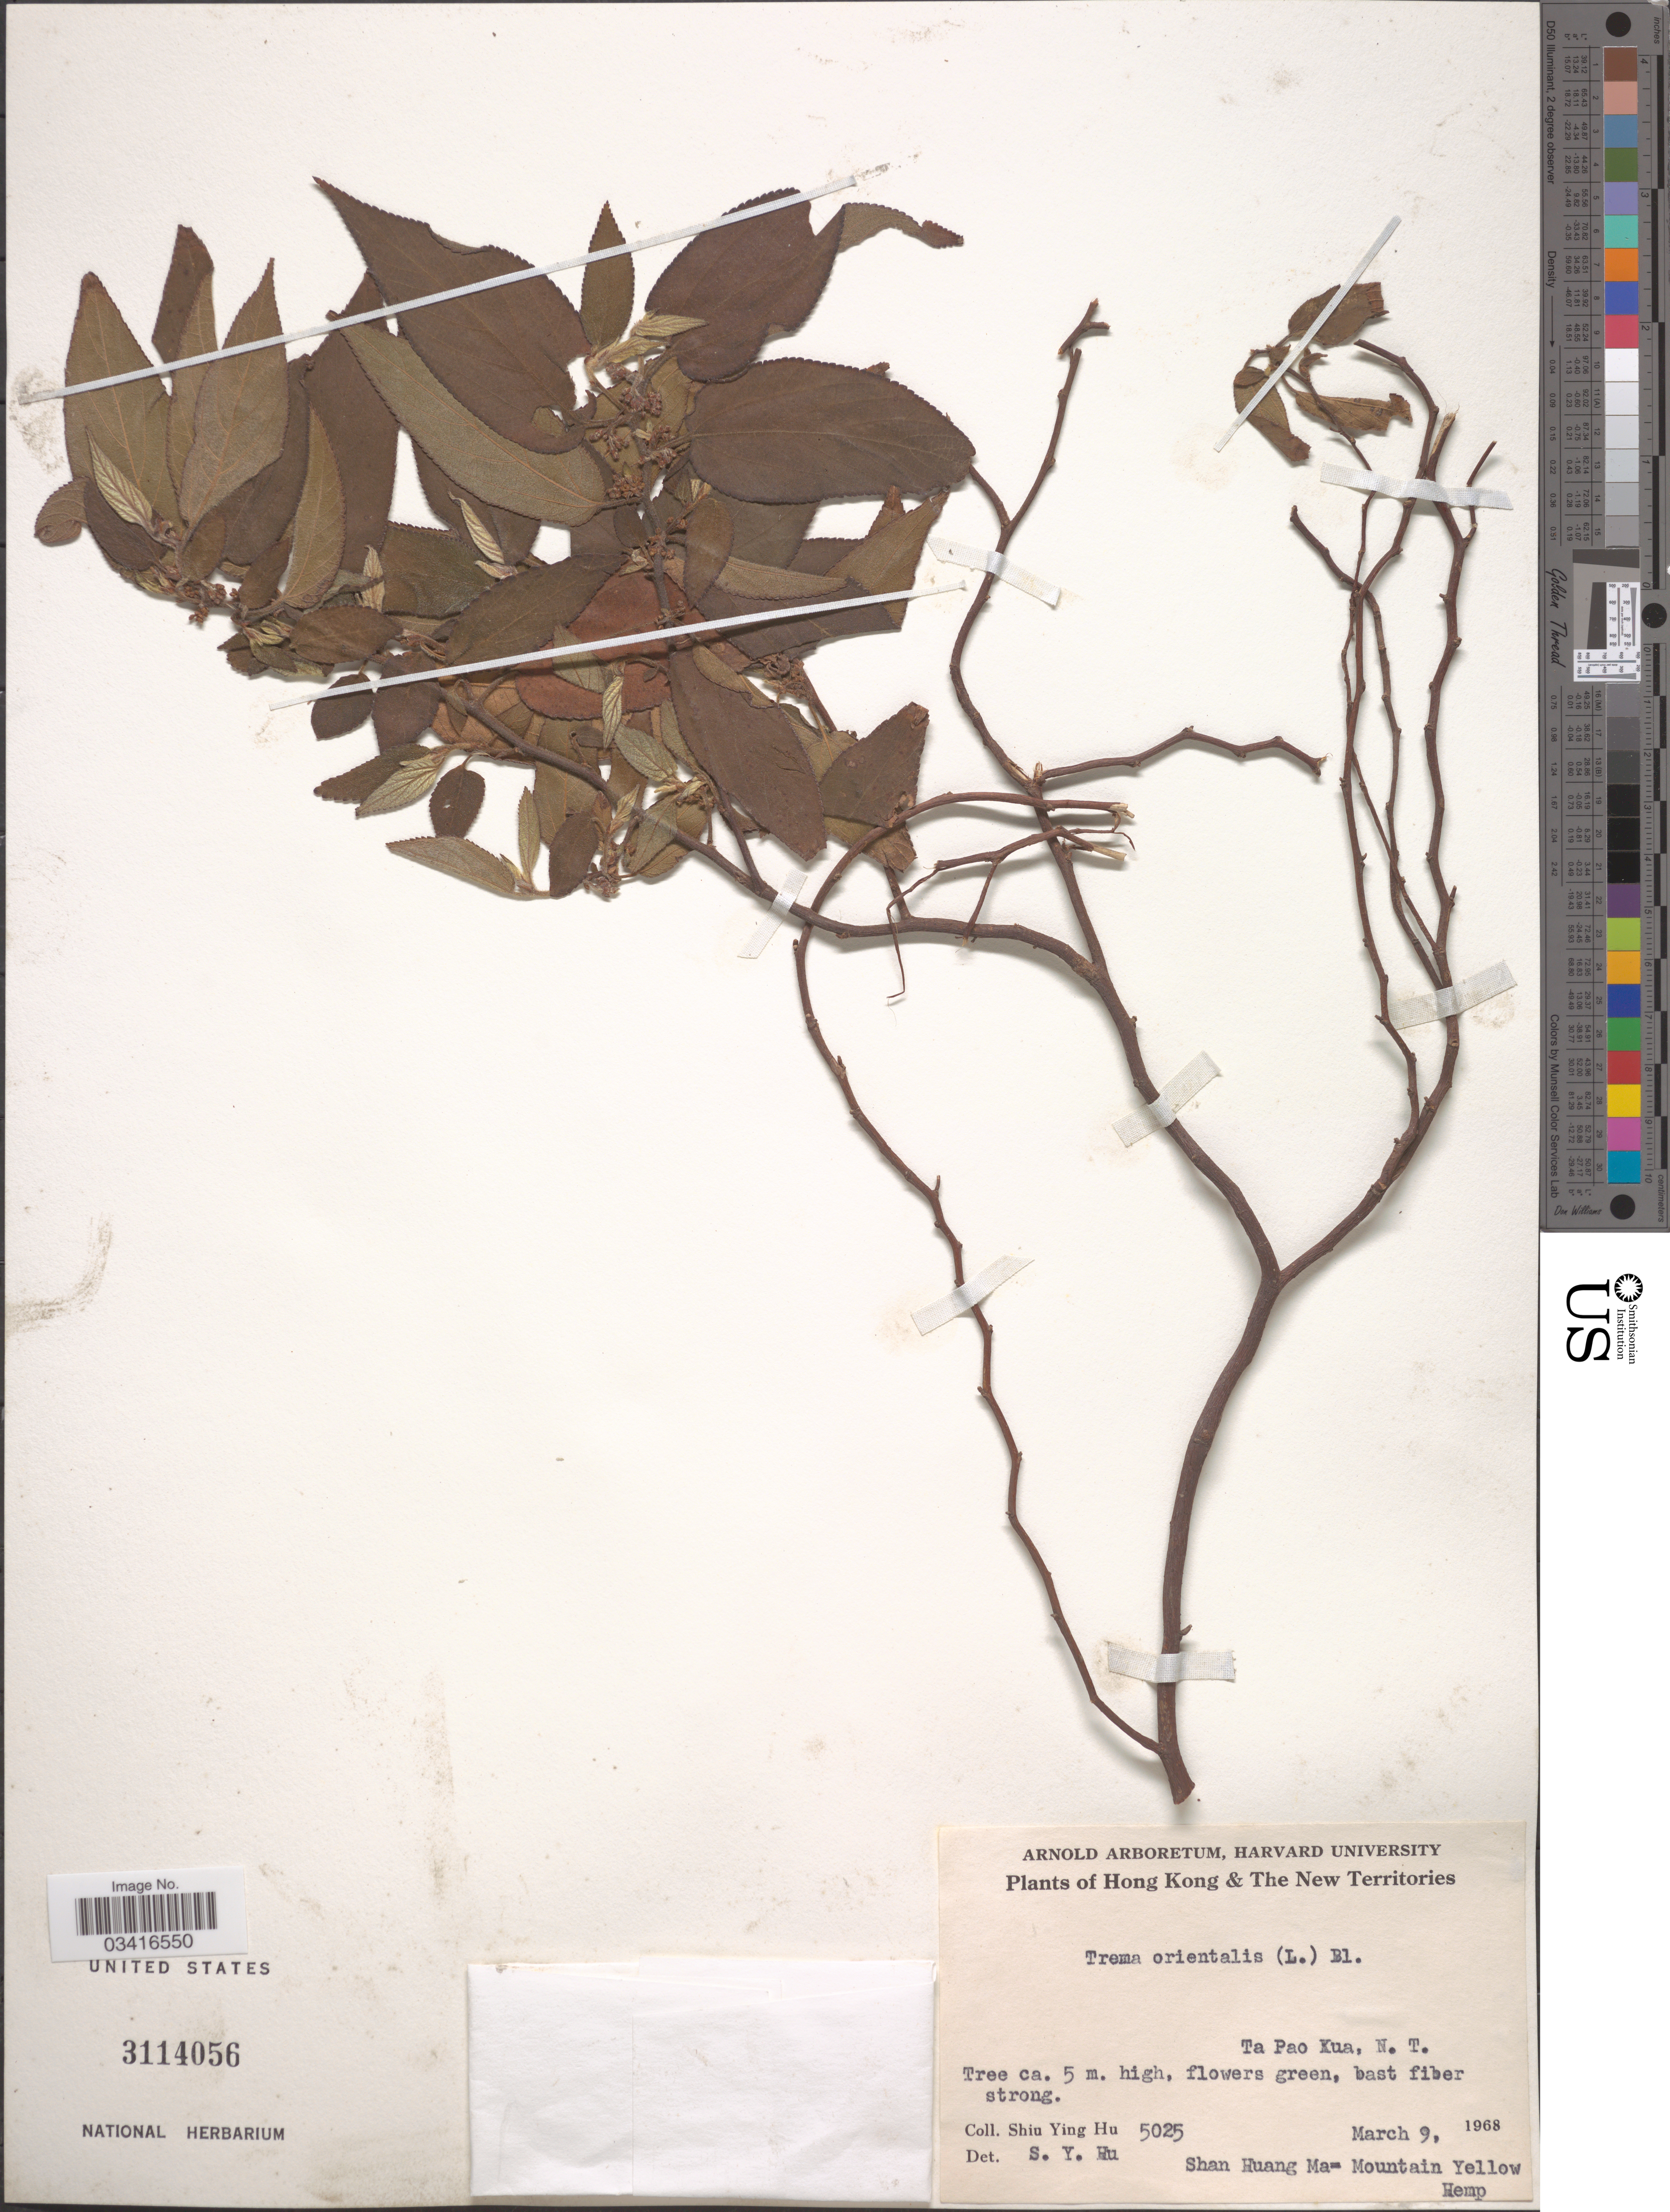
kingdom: Plantae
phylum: Tracheophyta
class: Magnoliopsida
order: Rosales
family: Cannabaceae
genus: Trema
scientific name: Trema orientale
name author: (L.) Blume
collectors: S. Y. Hu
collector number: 5025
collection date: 1968-03-09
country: China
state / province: Hong Kong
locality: Hong Kong & The New Territories. Ta Pao Kua, N.T. Shan Huang Ma= Mountain Yellow Hemp.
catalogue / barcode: US 3114056